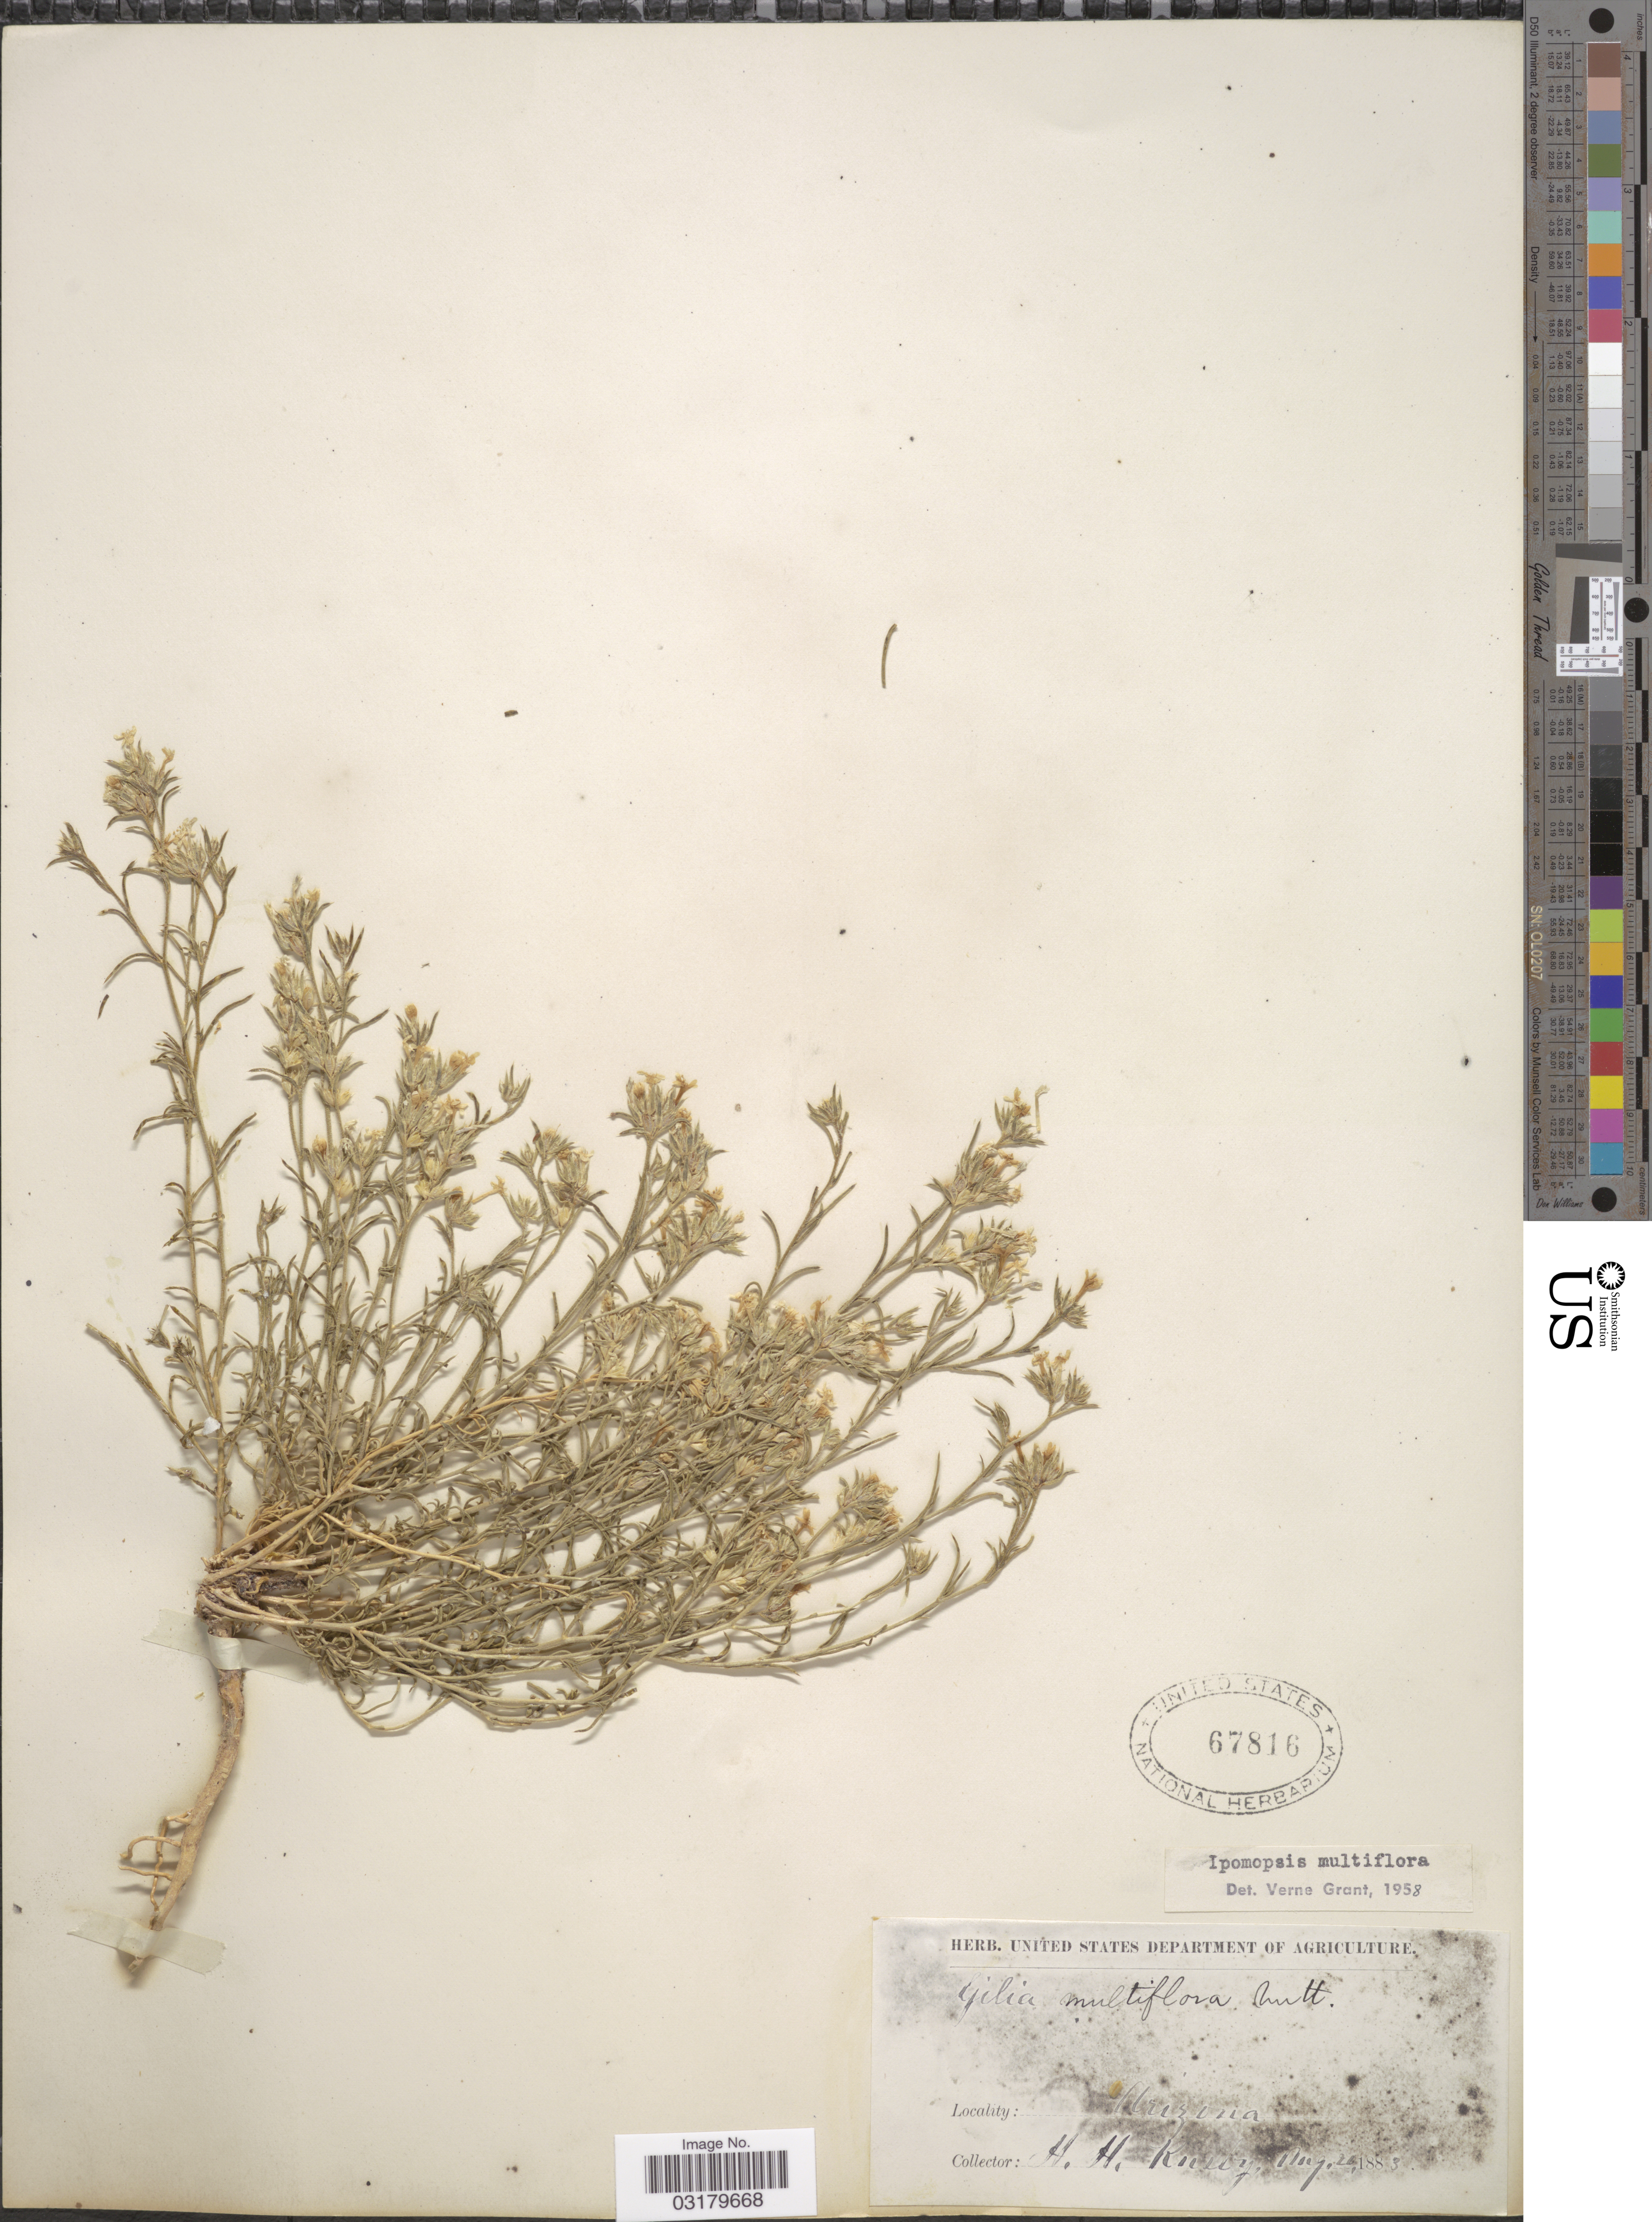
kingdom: Plantae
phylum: Tracheophyta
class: Magnoliopsida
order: Ericales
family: Polemoniaceae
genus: Ipomopsis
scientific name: Ipomopsis multiflora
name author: (Nutt.) V.E. Grant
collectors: H. H. Rusby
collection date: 1883-08-20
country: United States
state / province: Arizona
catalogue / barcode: US 67816